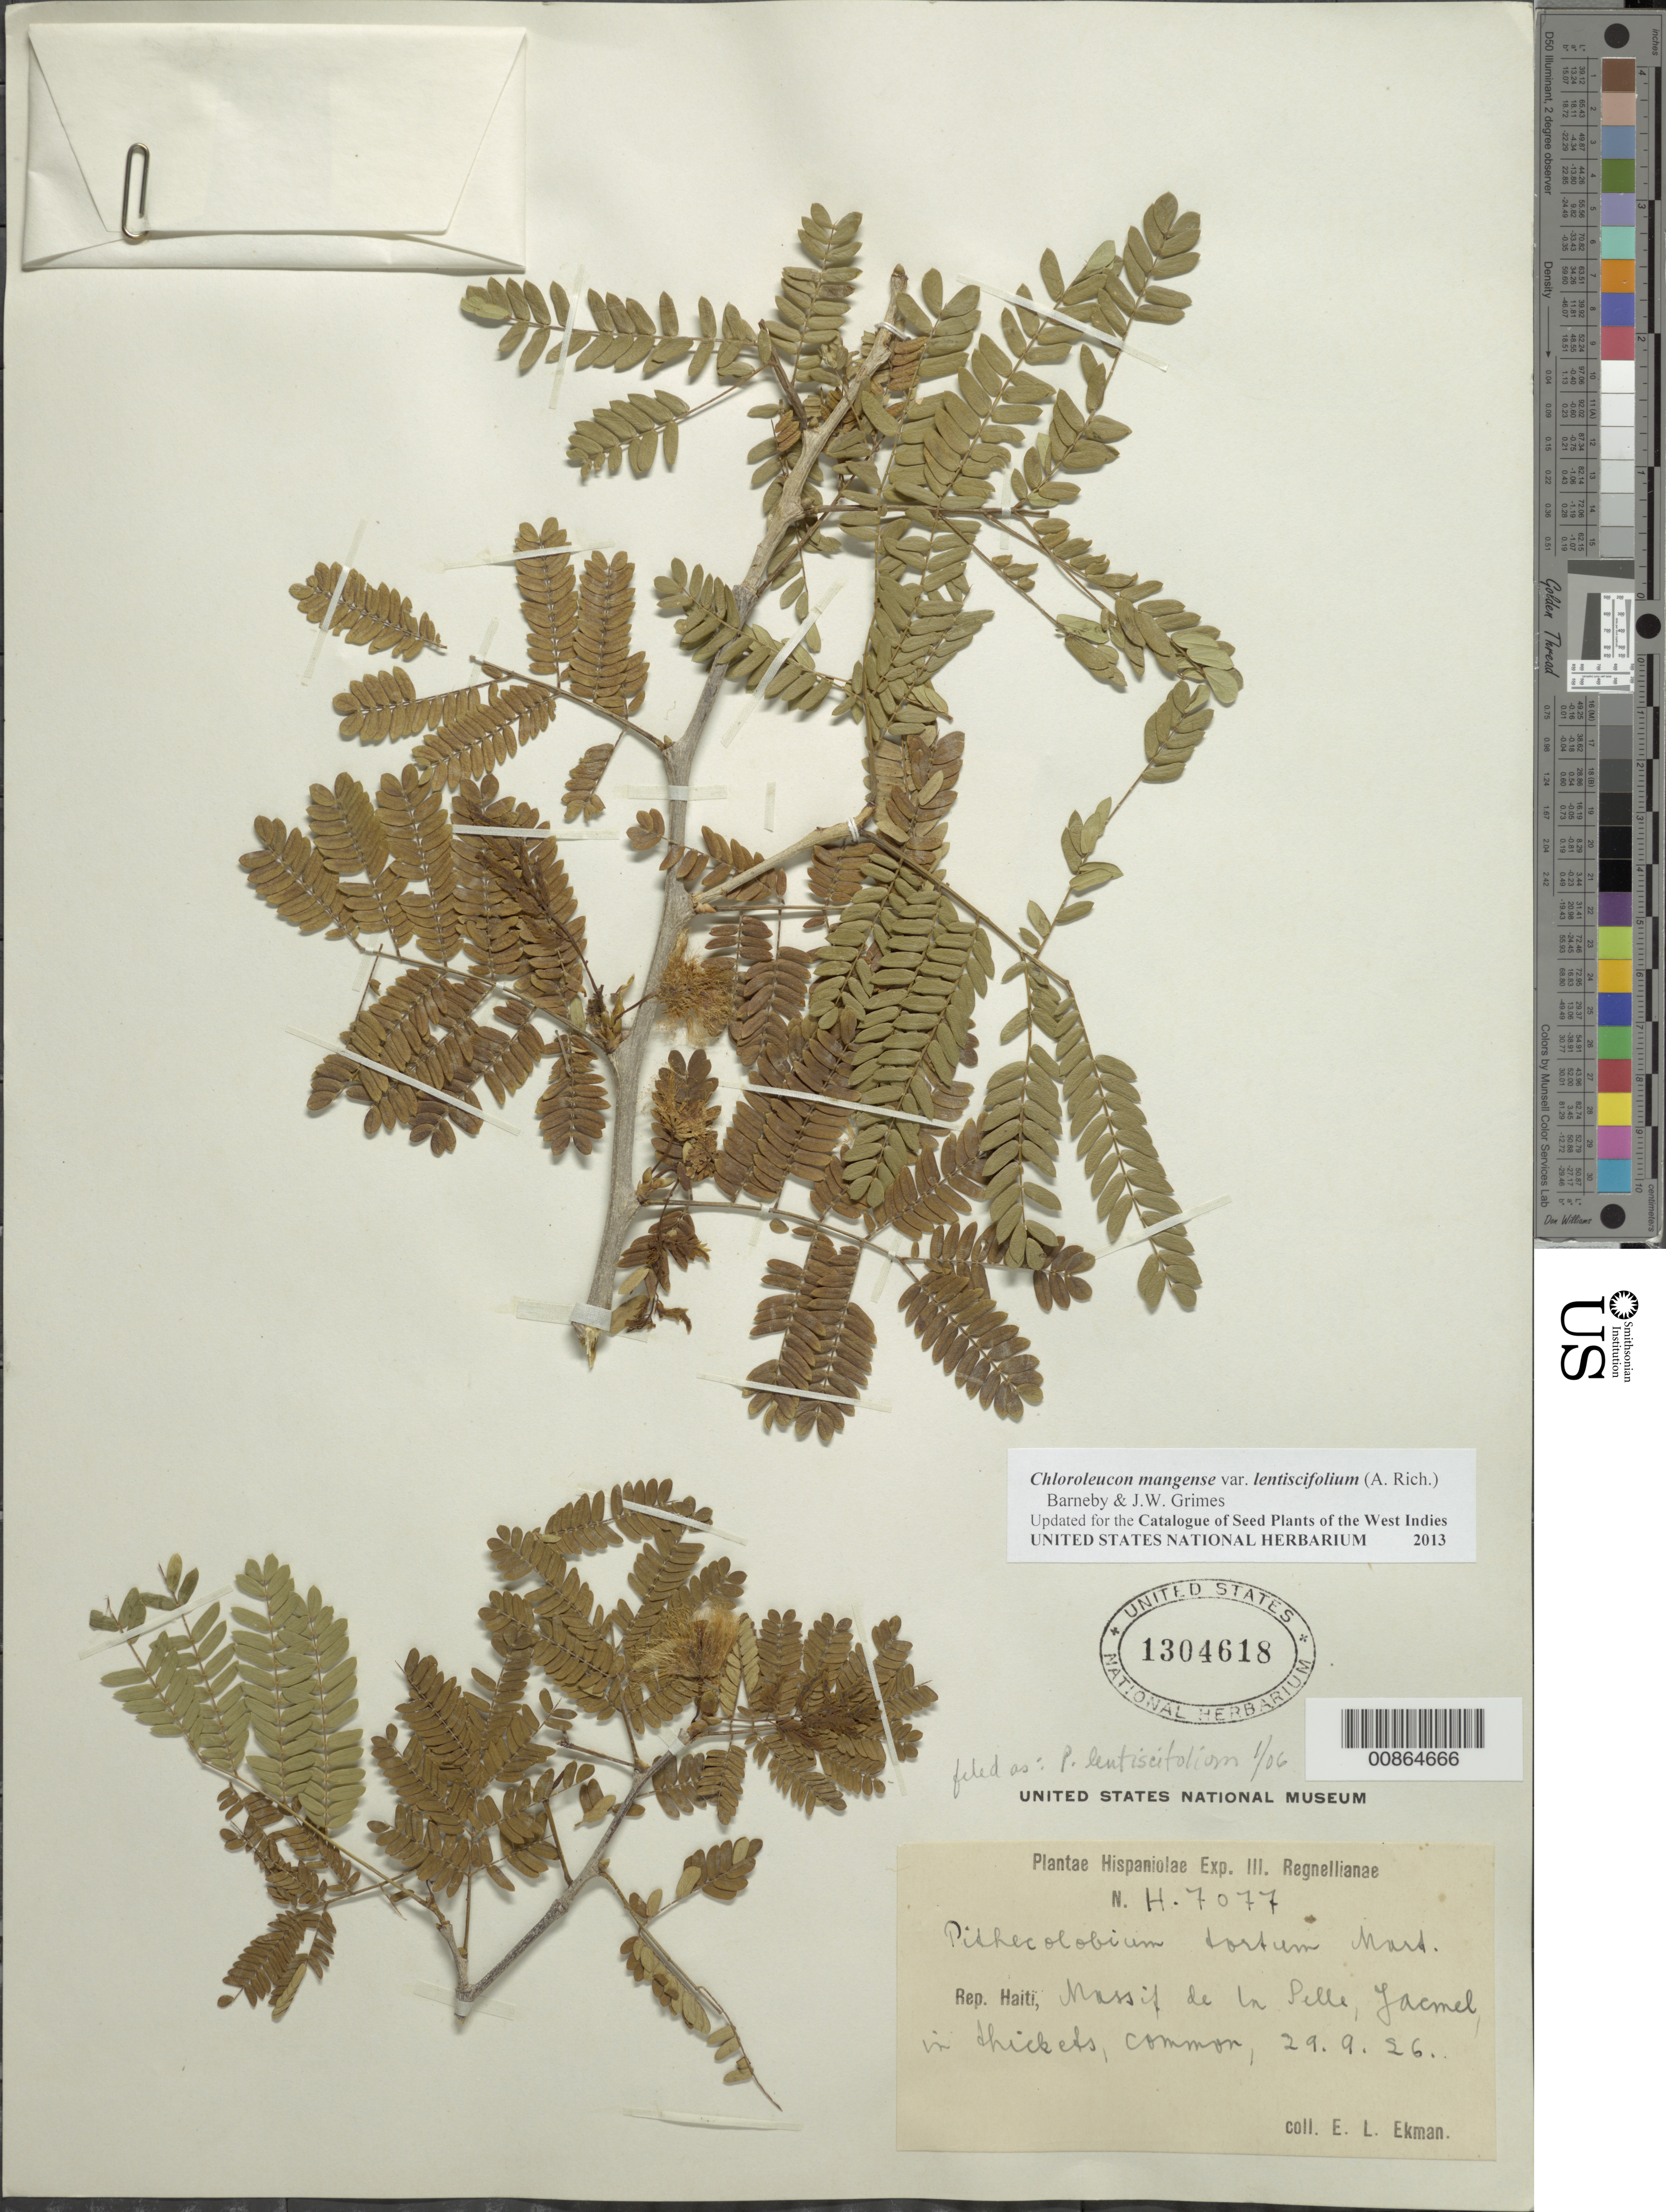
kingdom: Plantae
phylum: Tracheophyta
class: Magnoliopsida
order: Fabales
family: Fabaceae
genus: Chloroleucon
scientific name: Chloroleucon mangense var. lentiscifolium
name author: (A. Rich.) Barneby & J.W. Grimes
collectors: E. L. Ekman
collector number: H 7077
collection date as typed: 29 Sep 1926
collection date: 1926-09-29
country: Haiti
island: Hispaniola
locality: Massif de la Selle, Jacmel.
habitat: In thickets.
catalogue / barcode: US 1304618